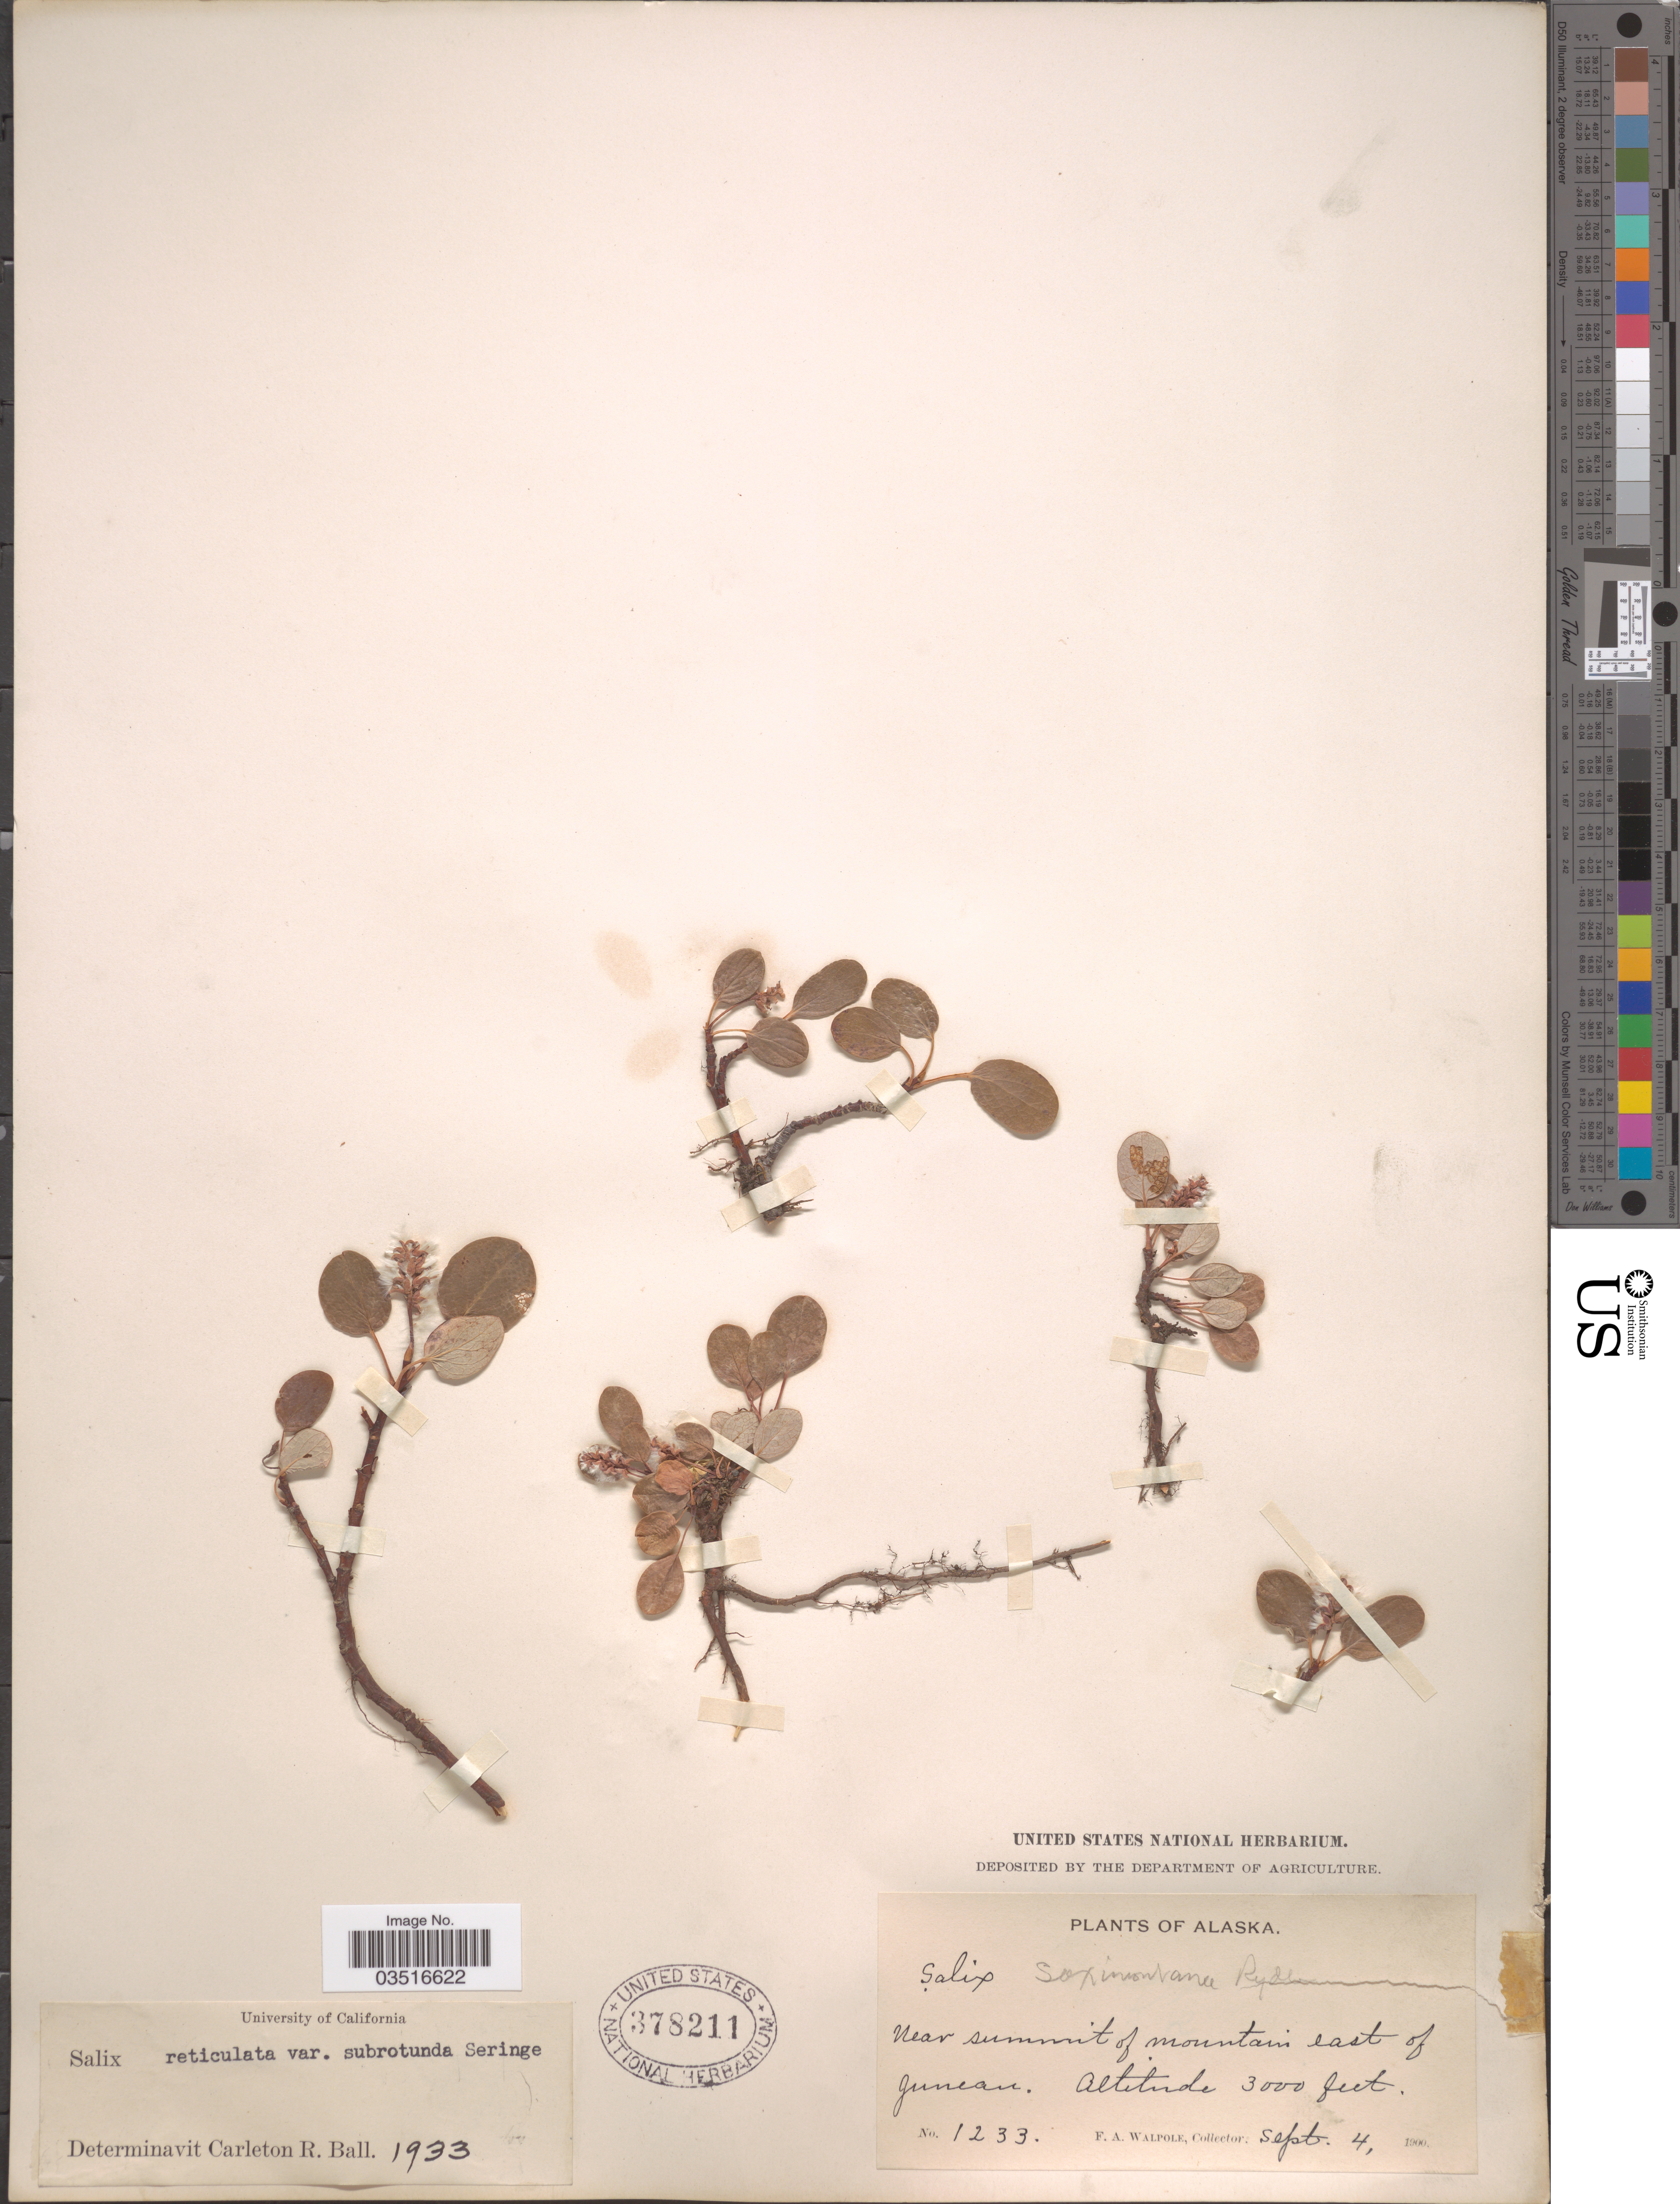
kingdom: Plantae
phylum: Tracheophyta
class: Magnoliopsida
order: Malpighiales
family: Salicaceae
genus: Salix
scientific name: Salix reticulata var. subrotunda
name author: Ser.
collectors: F. Walpole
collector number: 1233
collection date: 1900-09-04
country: United States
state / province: Alaska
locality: Near summit of mountain east of Juneau.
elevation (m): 914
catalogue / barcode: US 378211